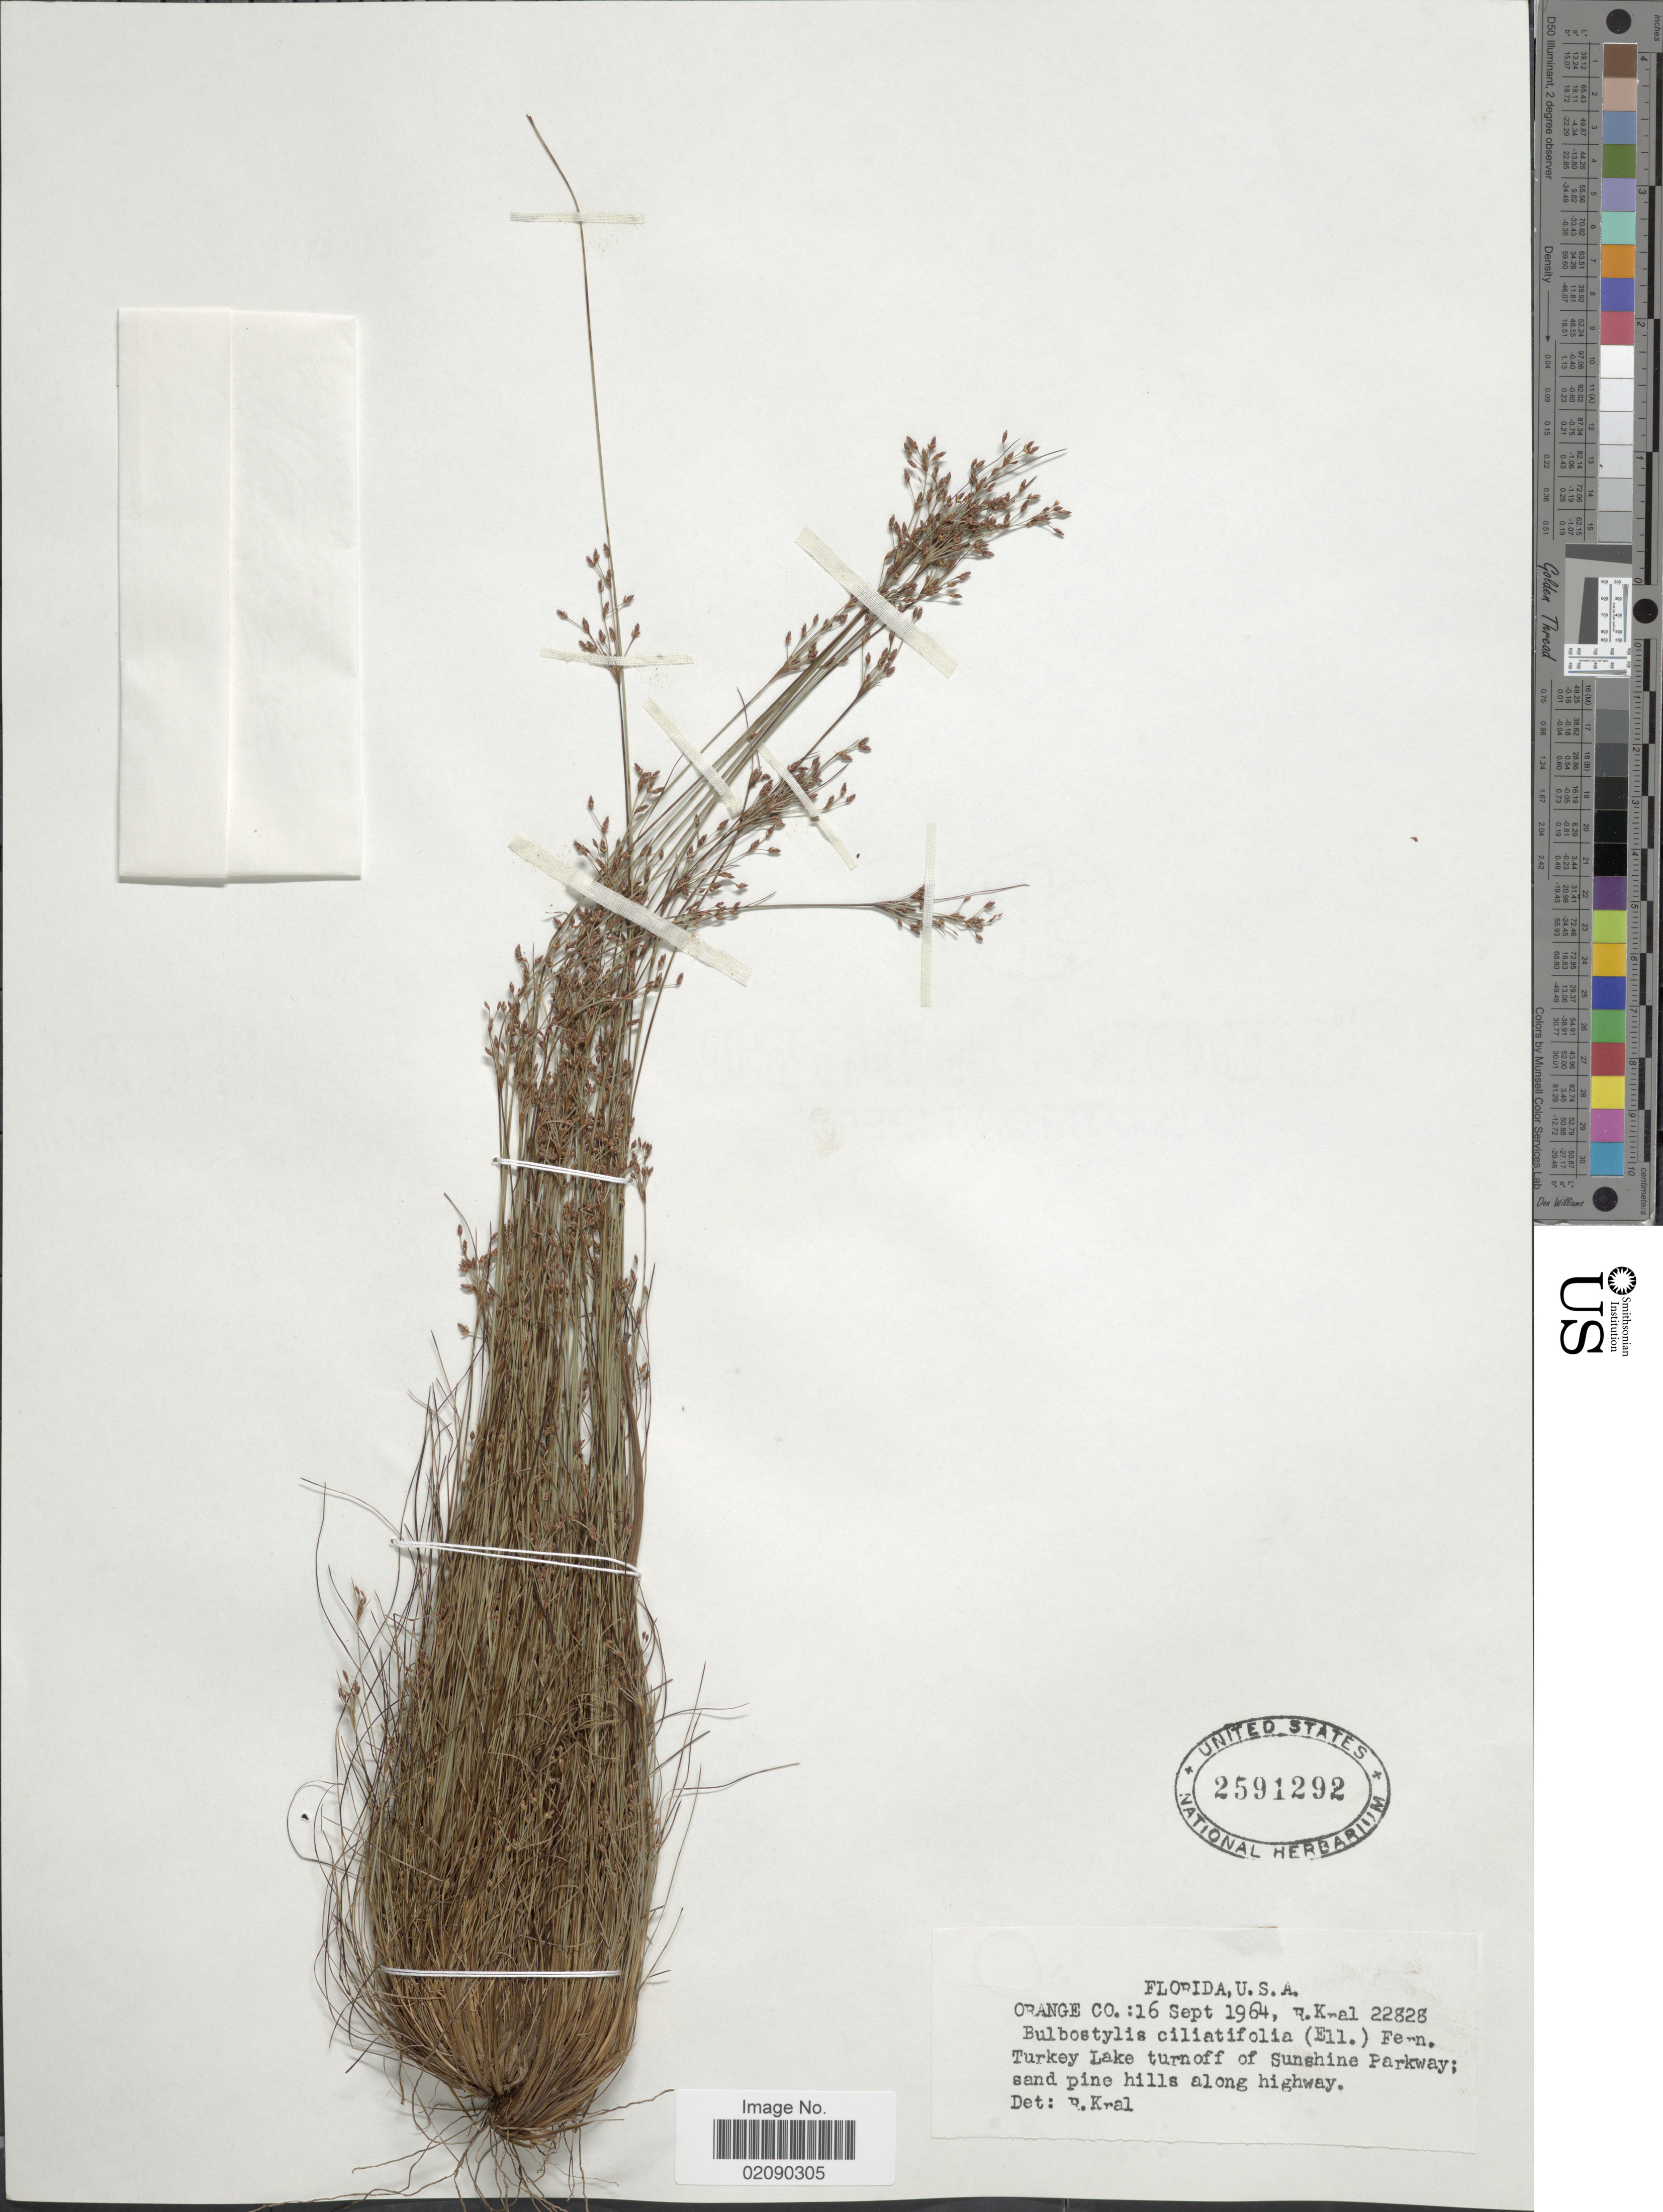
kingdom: Plantae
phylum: Tracheophyta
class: Liliopsida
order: Poales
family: Cyperaceae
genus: Bulbostylis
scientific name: Bulbostylis ciliatifolia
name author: (Elliott) Fernald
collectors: R. Kral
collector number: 22828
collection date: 1964-09-16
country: United States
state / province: Florida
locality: Orange Co.: Turkey Lake turnoff of Sunshine Parkway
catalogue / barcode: US 2591292